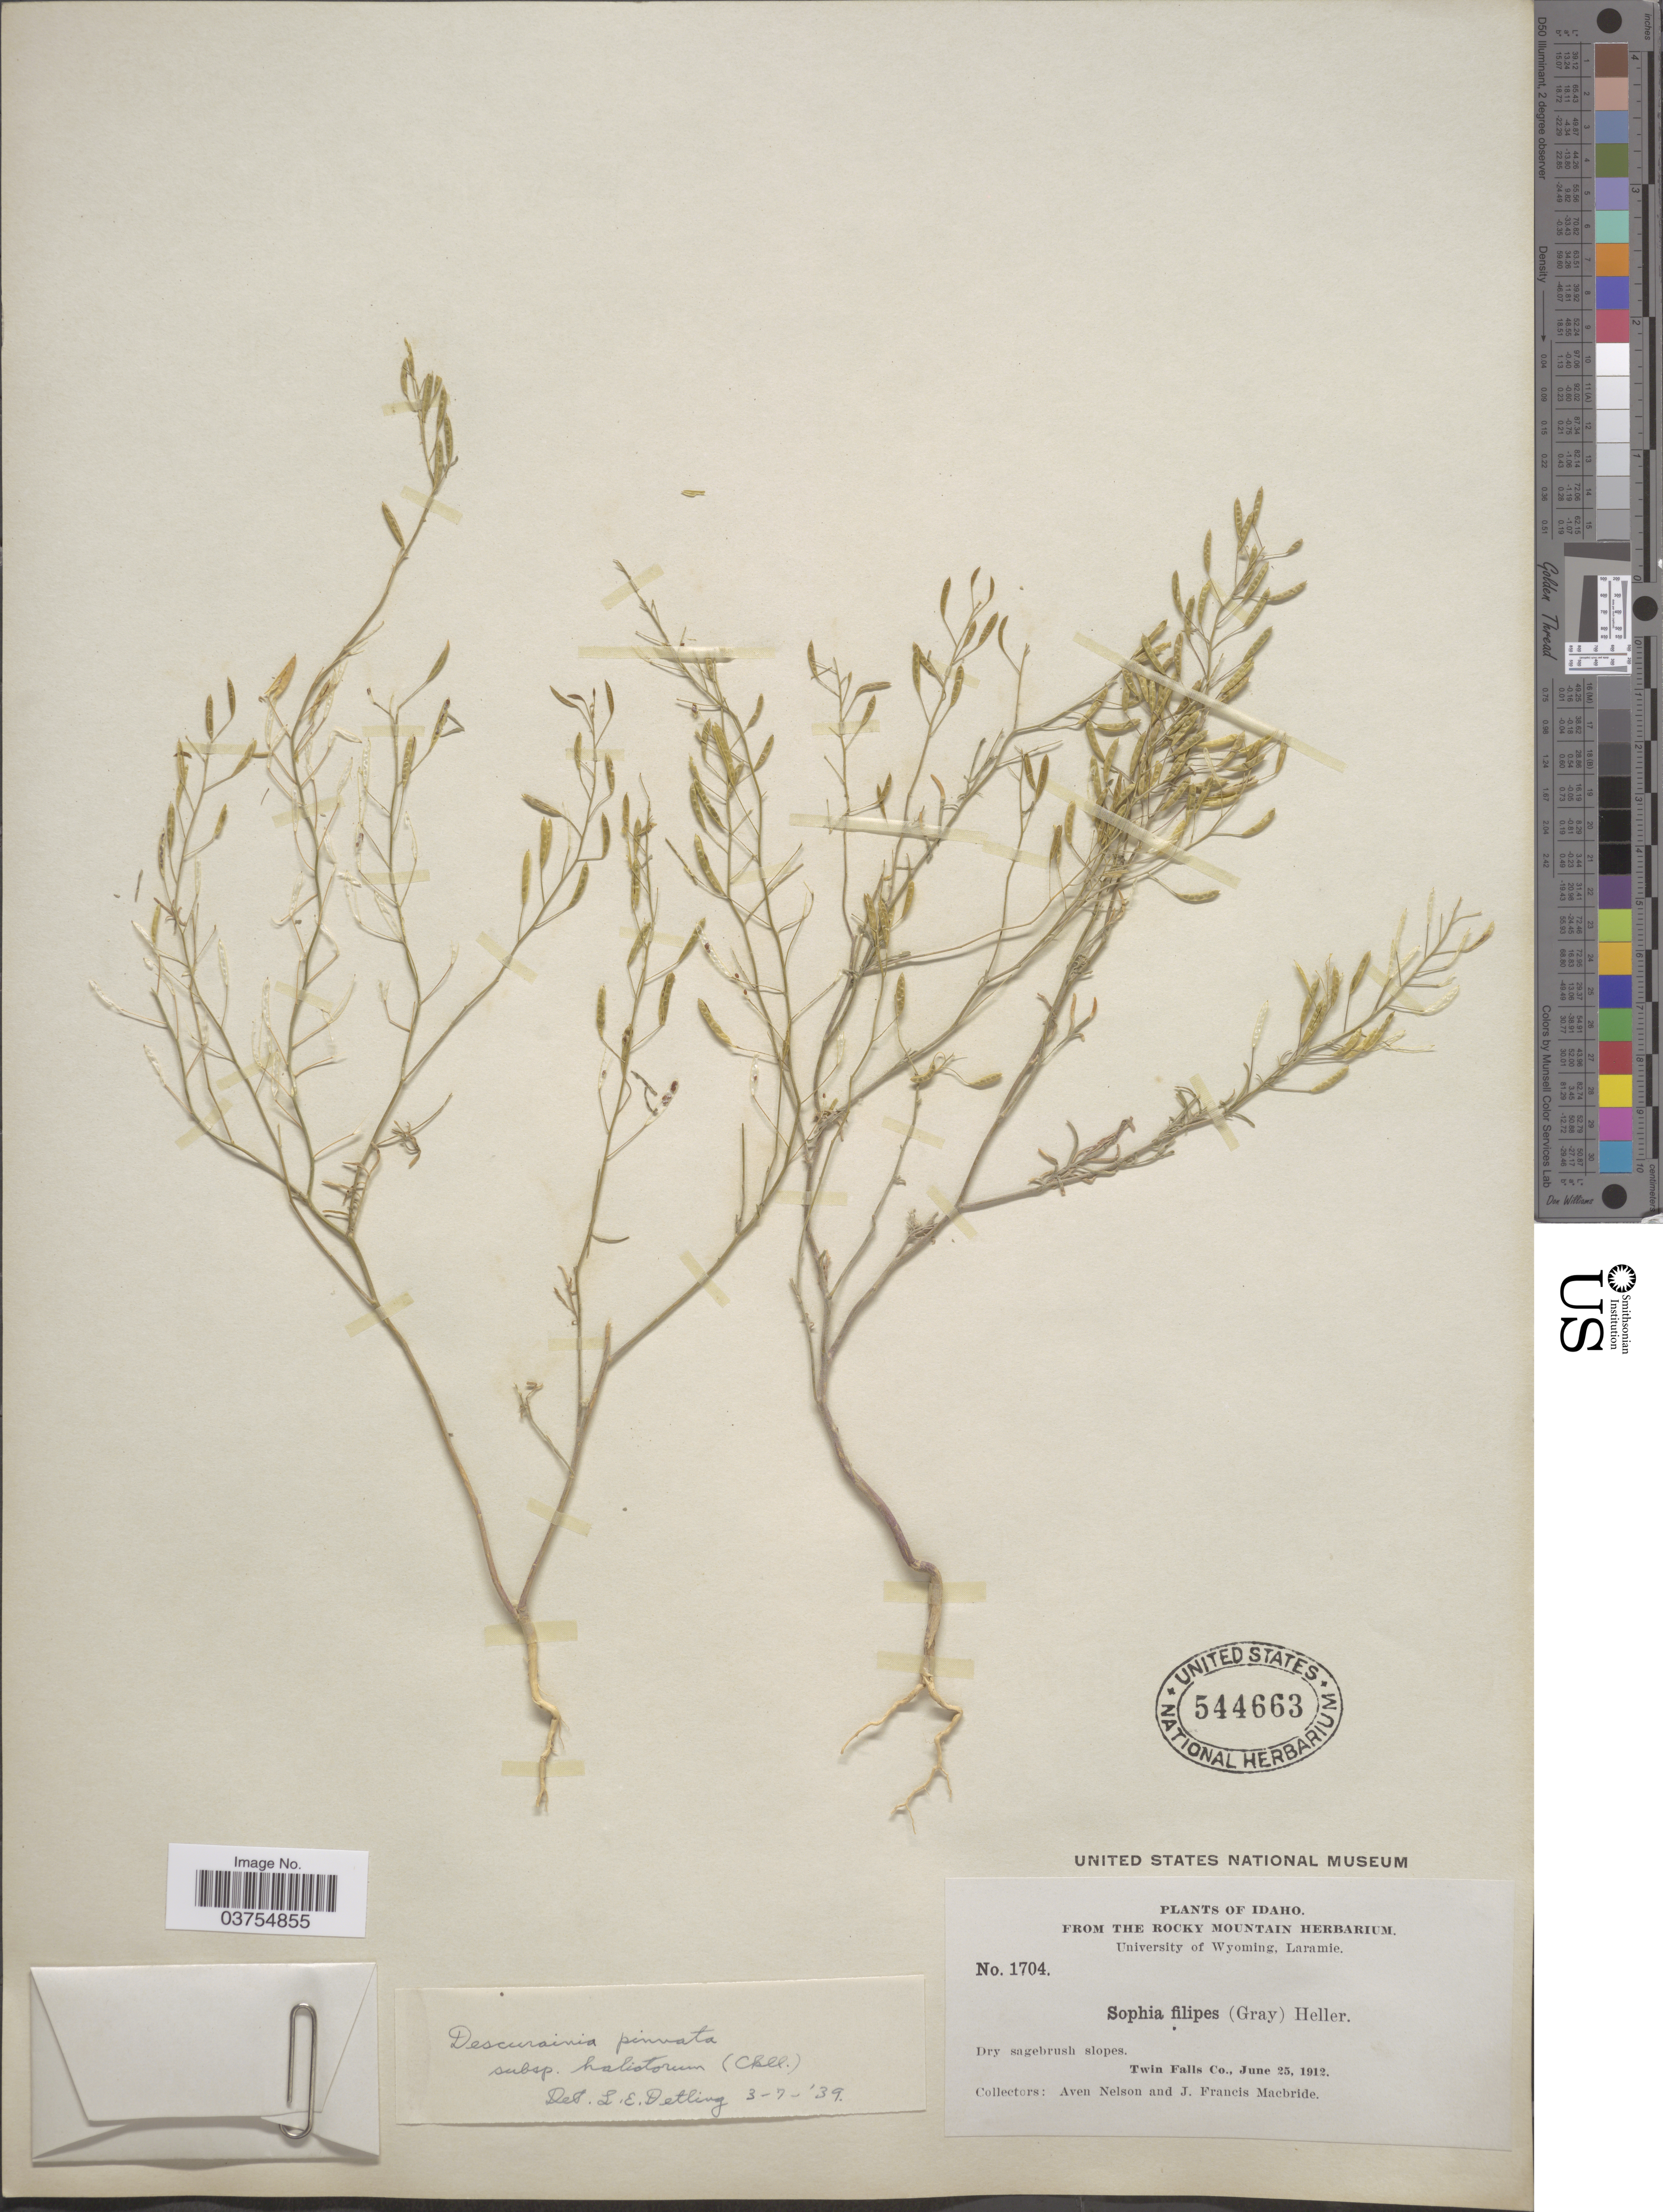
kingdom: Plantae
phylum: Tracheophyta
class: Magnoliopsida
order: Brassicales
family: Brassicaceae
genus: Descurainia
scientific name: Descurainia pinnata subsp. halictorum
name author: (Cockerell) Detling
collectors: A. Nelson & J. F. Macbride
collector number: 1704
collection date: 1912-06-25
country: United States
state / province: Idaho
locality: Dry sagebrush slopes. Twin Falls Co.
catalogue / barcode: US 544663